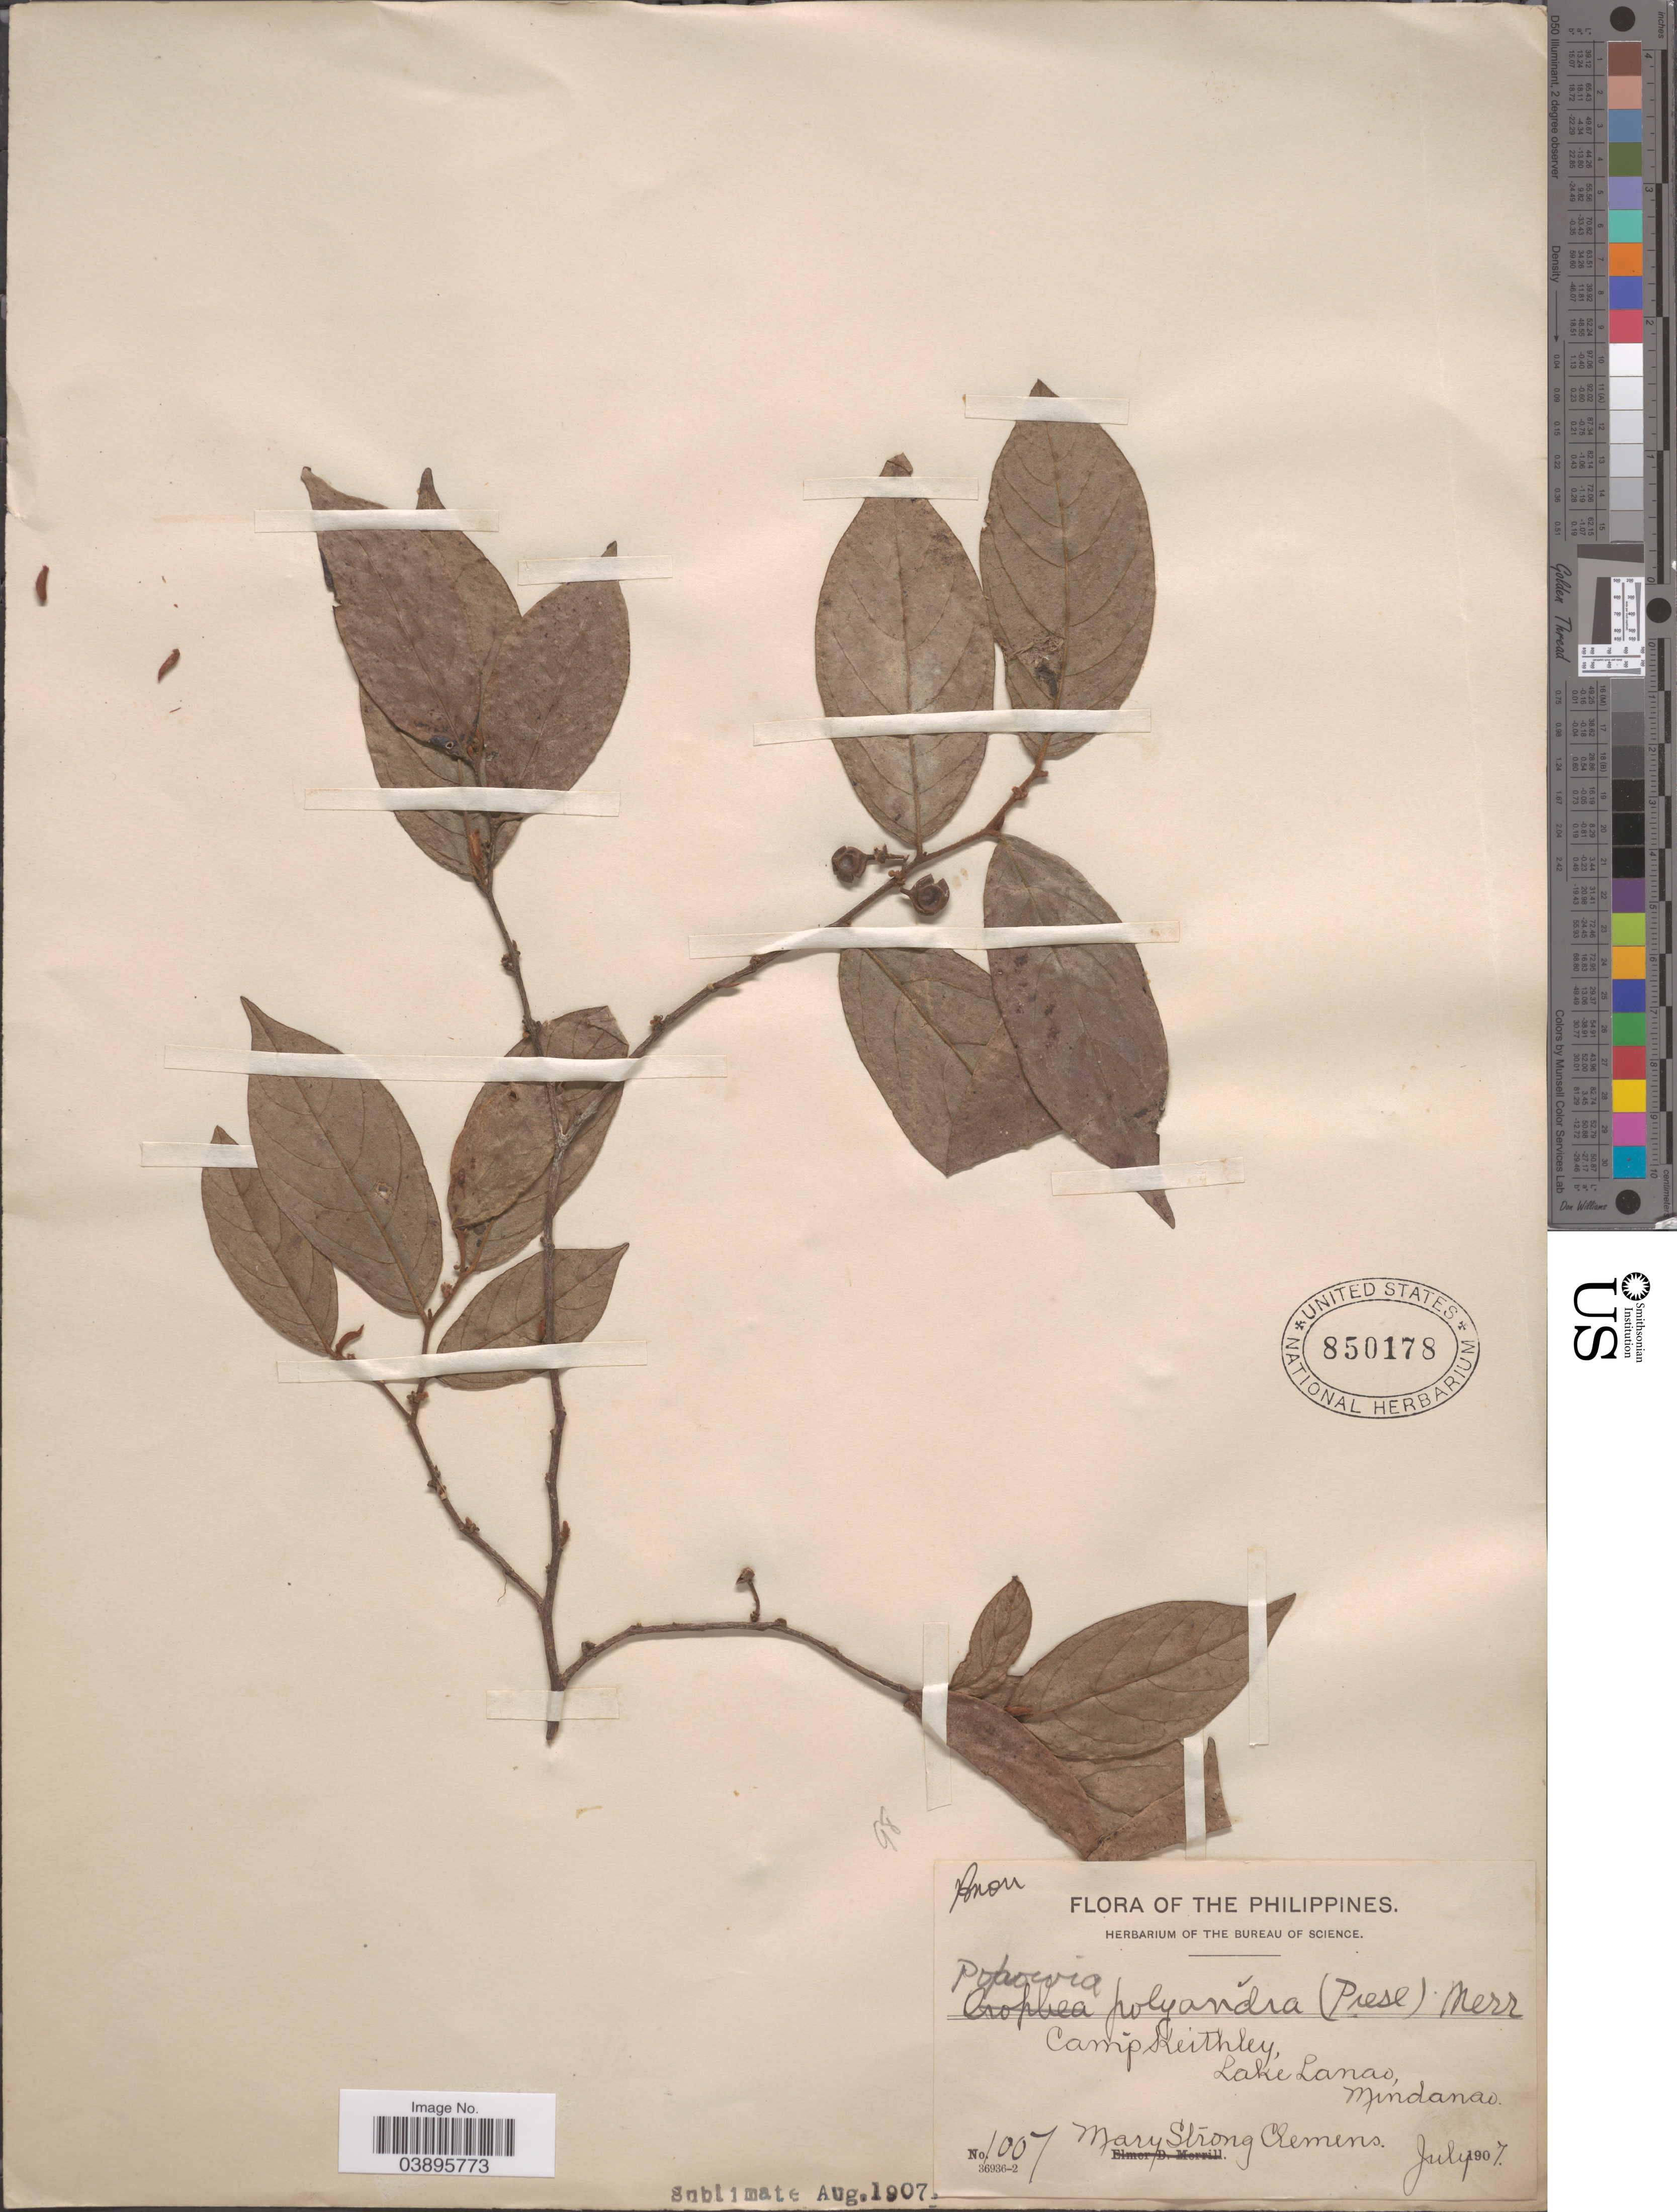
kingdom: Plantae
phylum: Tracheophyta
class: Magnoliopsida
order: Magnoliales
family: Annonaceae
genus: Popowia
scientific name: Popowia pisocarpa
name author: (Blume) Endl.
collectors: M. S. Clemens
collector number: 1007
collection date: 1907-07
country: Philippines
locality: Camp Keithley, Lake Lanao, Mindanao.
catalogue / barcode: US 850178